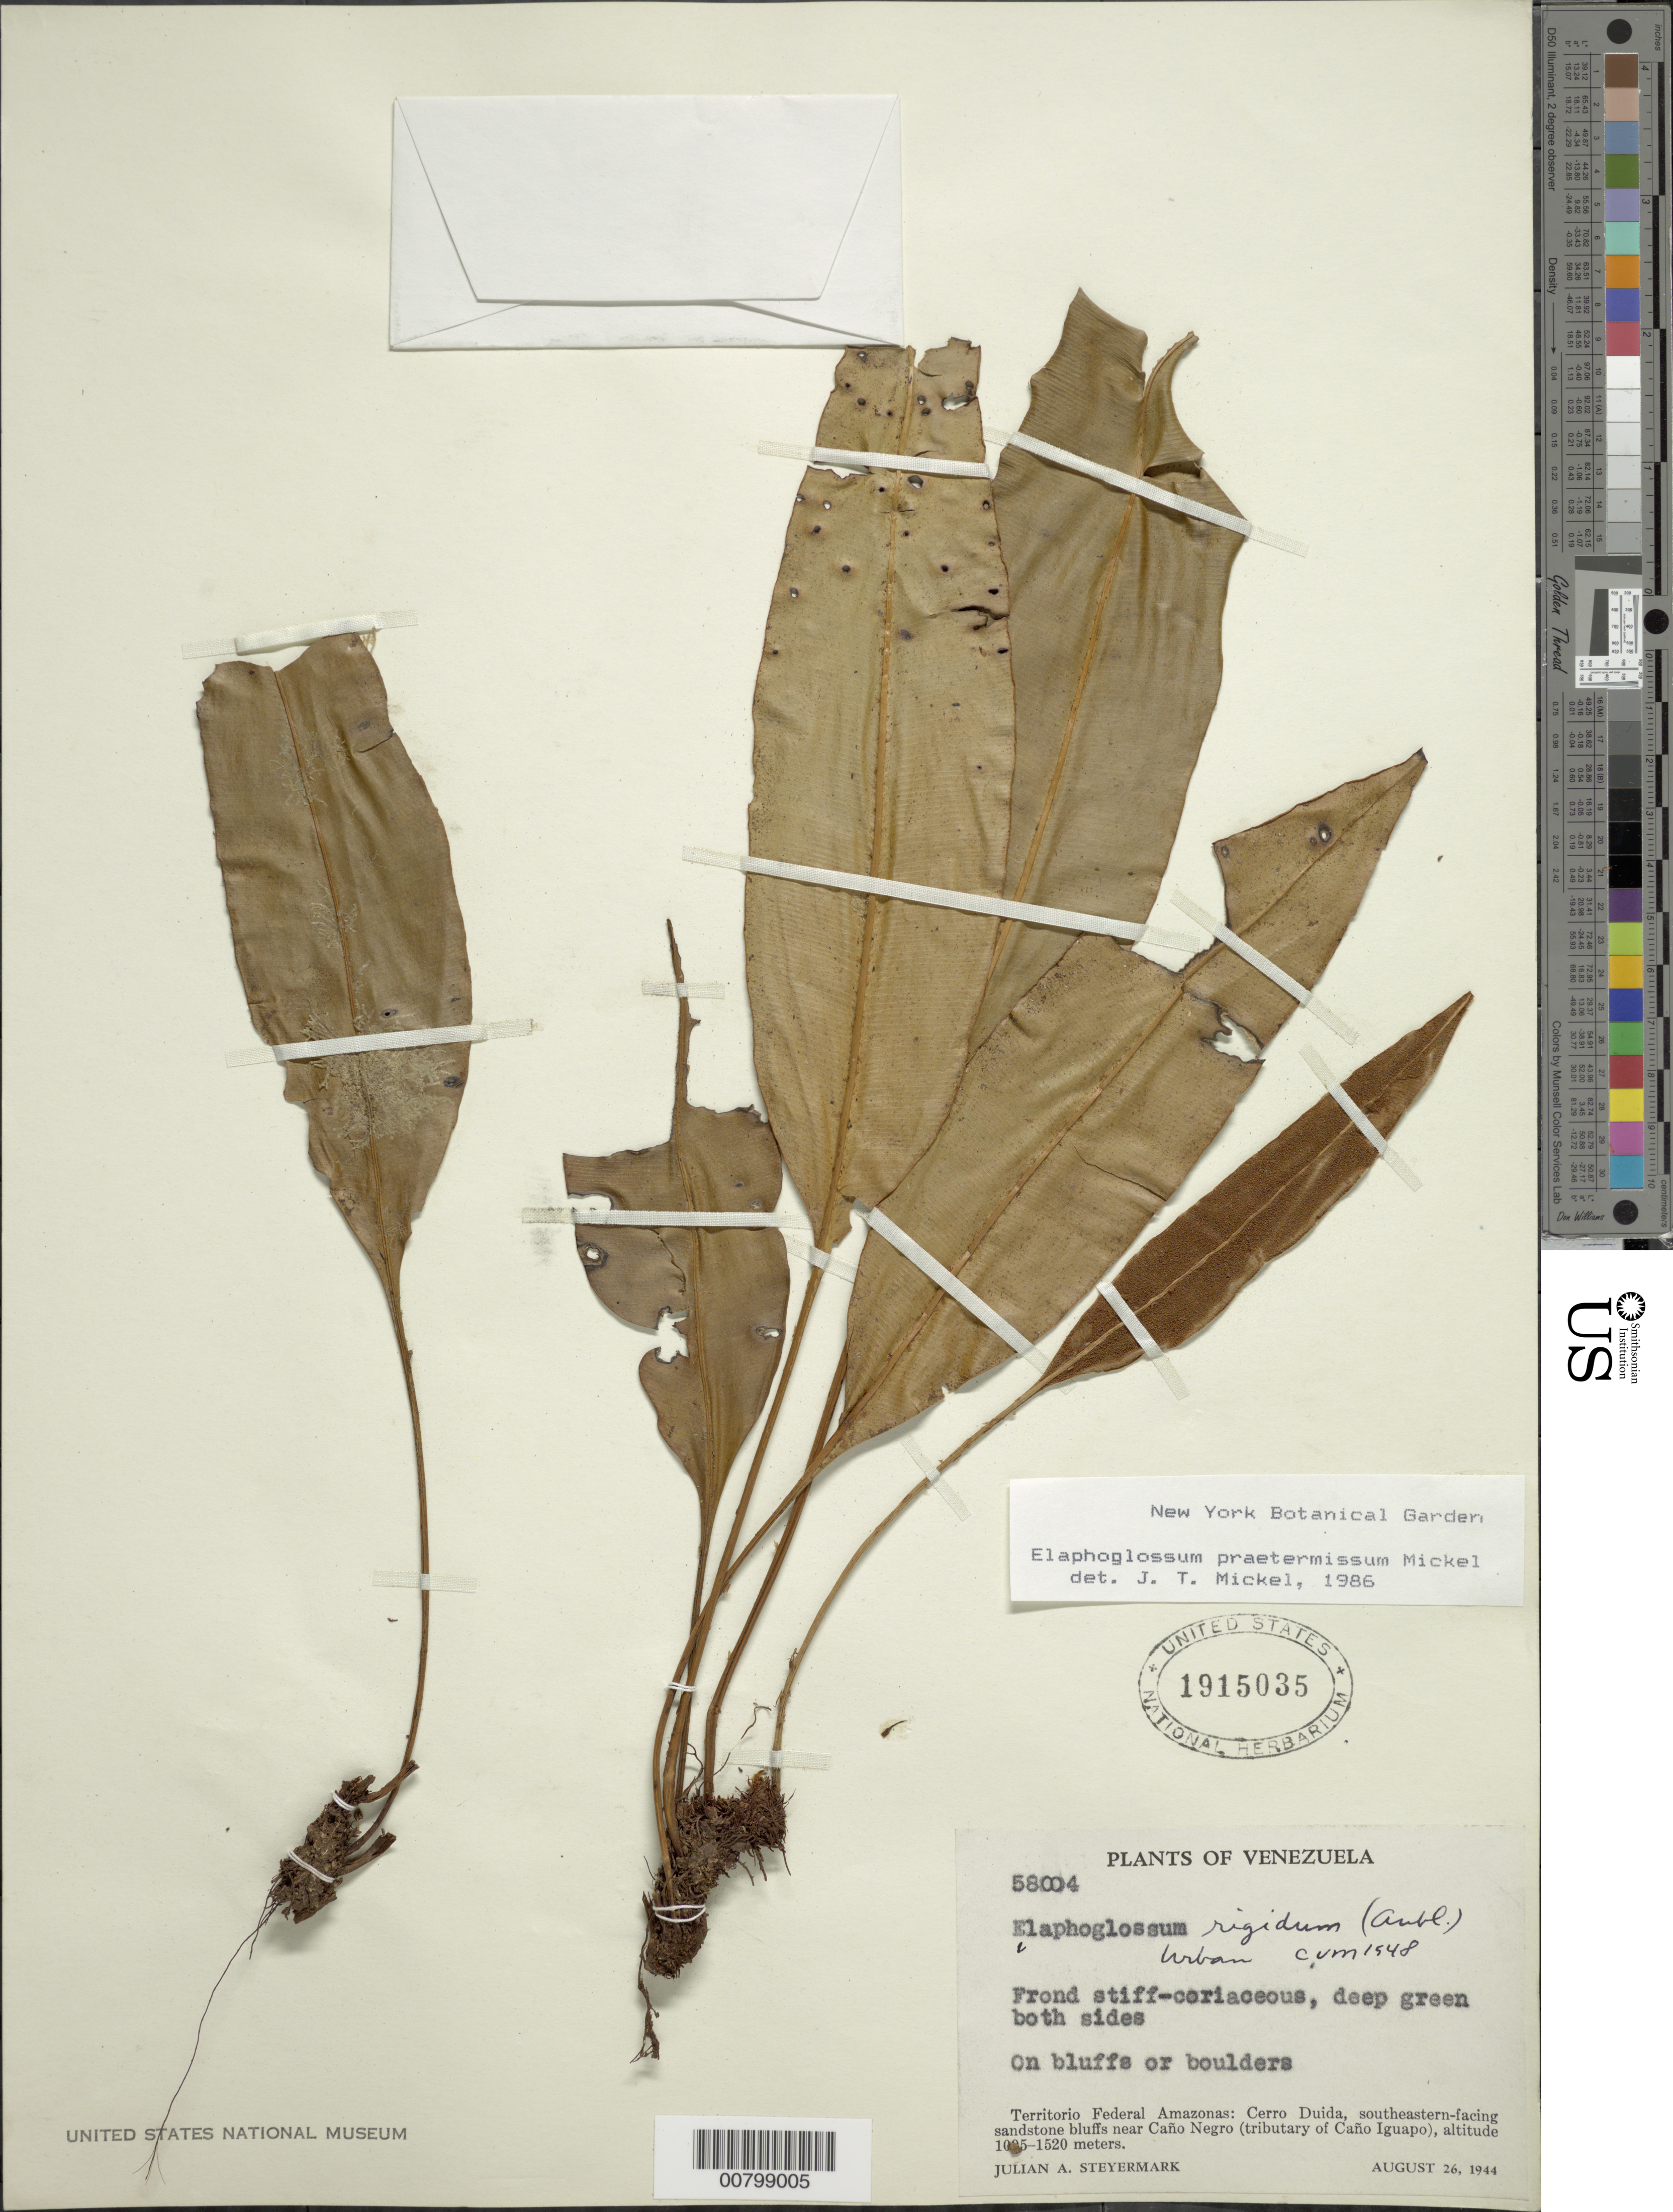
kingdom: Plantae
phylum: Tracheophyta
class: Polypodiopsida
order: Polypodiales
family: Dryopteridaceae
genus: Elaphoglossum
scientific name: Elaphoglossum praetermissum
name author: Mickel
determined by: Mickel, J. T., (NY), New York Botanical Garden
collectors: J. Steyermark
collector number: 58004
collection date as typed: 26-Aug-44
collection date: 1944-08-26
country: Venezuela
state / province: Amazonas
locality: Cerro Duida, southeastern-facing slopes along Caño Negro (tributary of Caño Iguapo)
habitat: SE-facing sandstone bluffs, on bluffs or boulders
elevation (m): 1095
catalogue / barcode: US 1915035